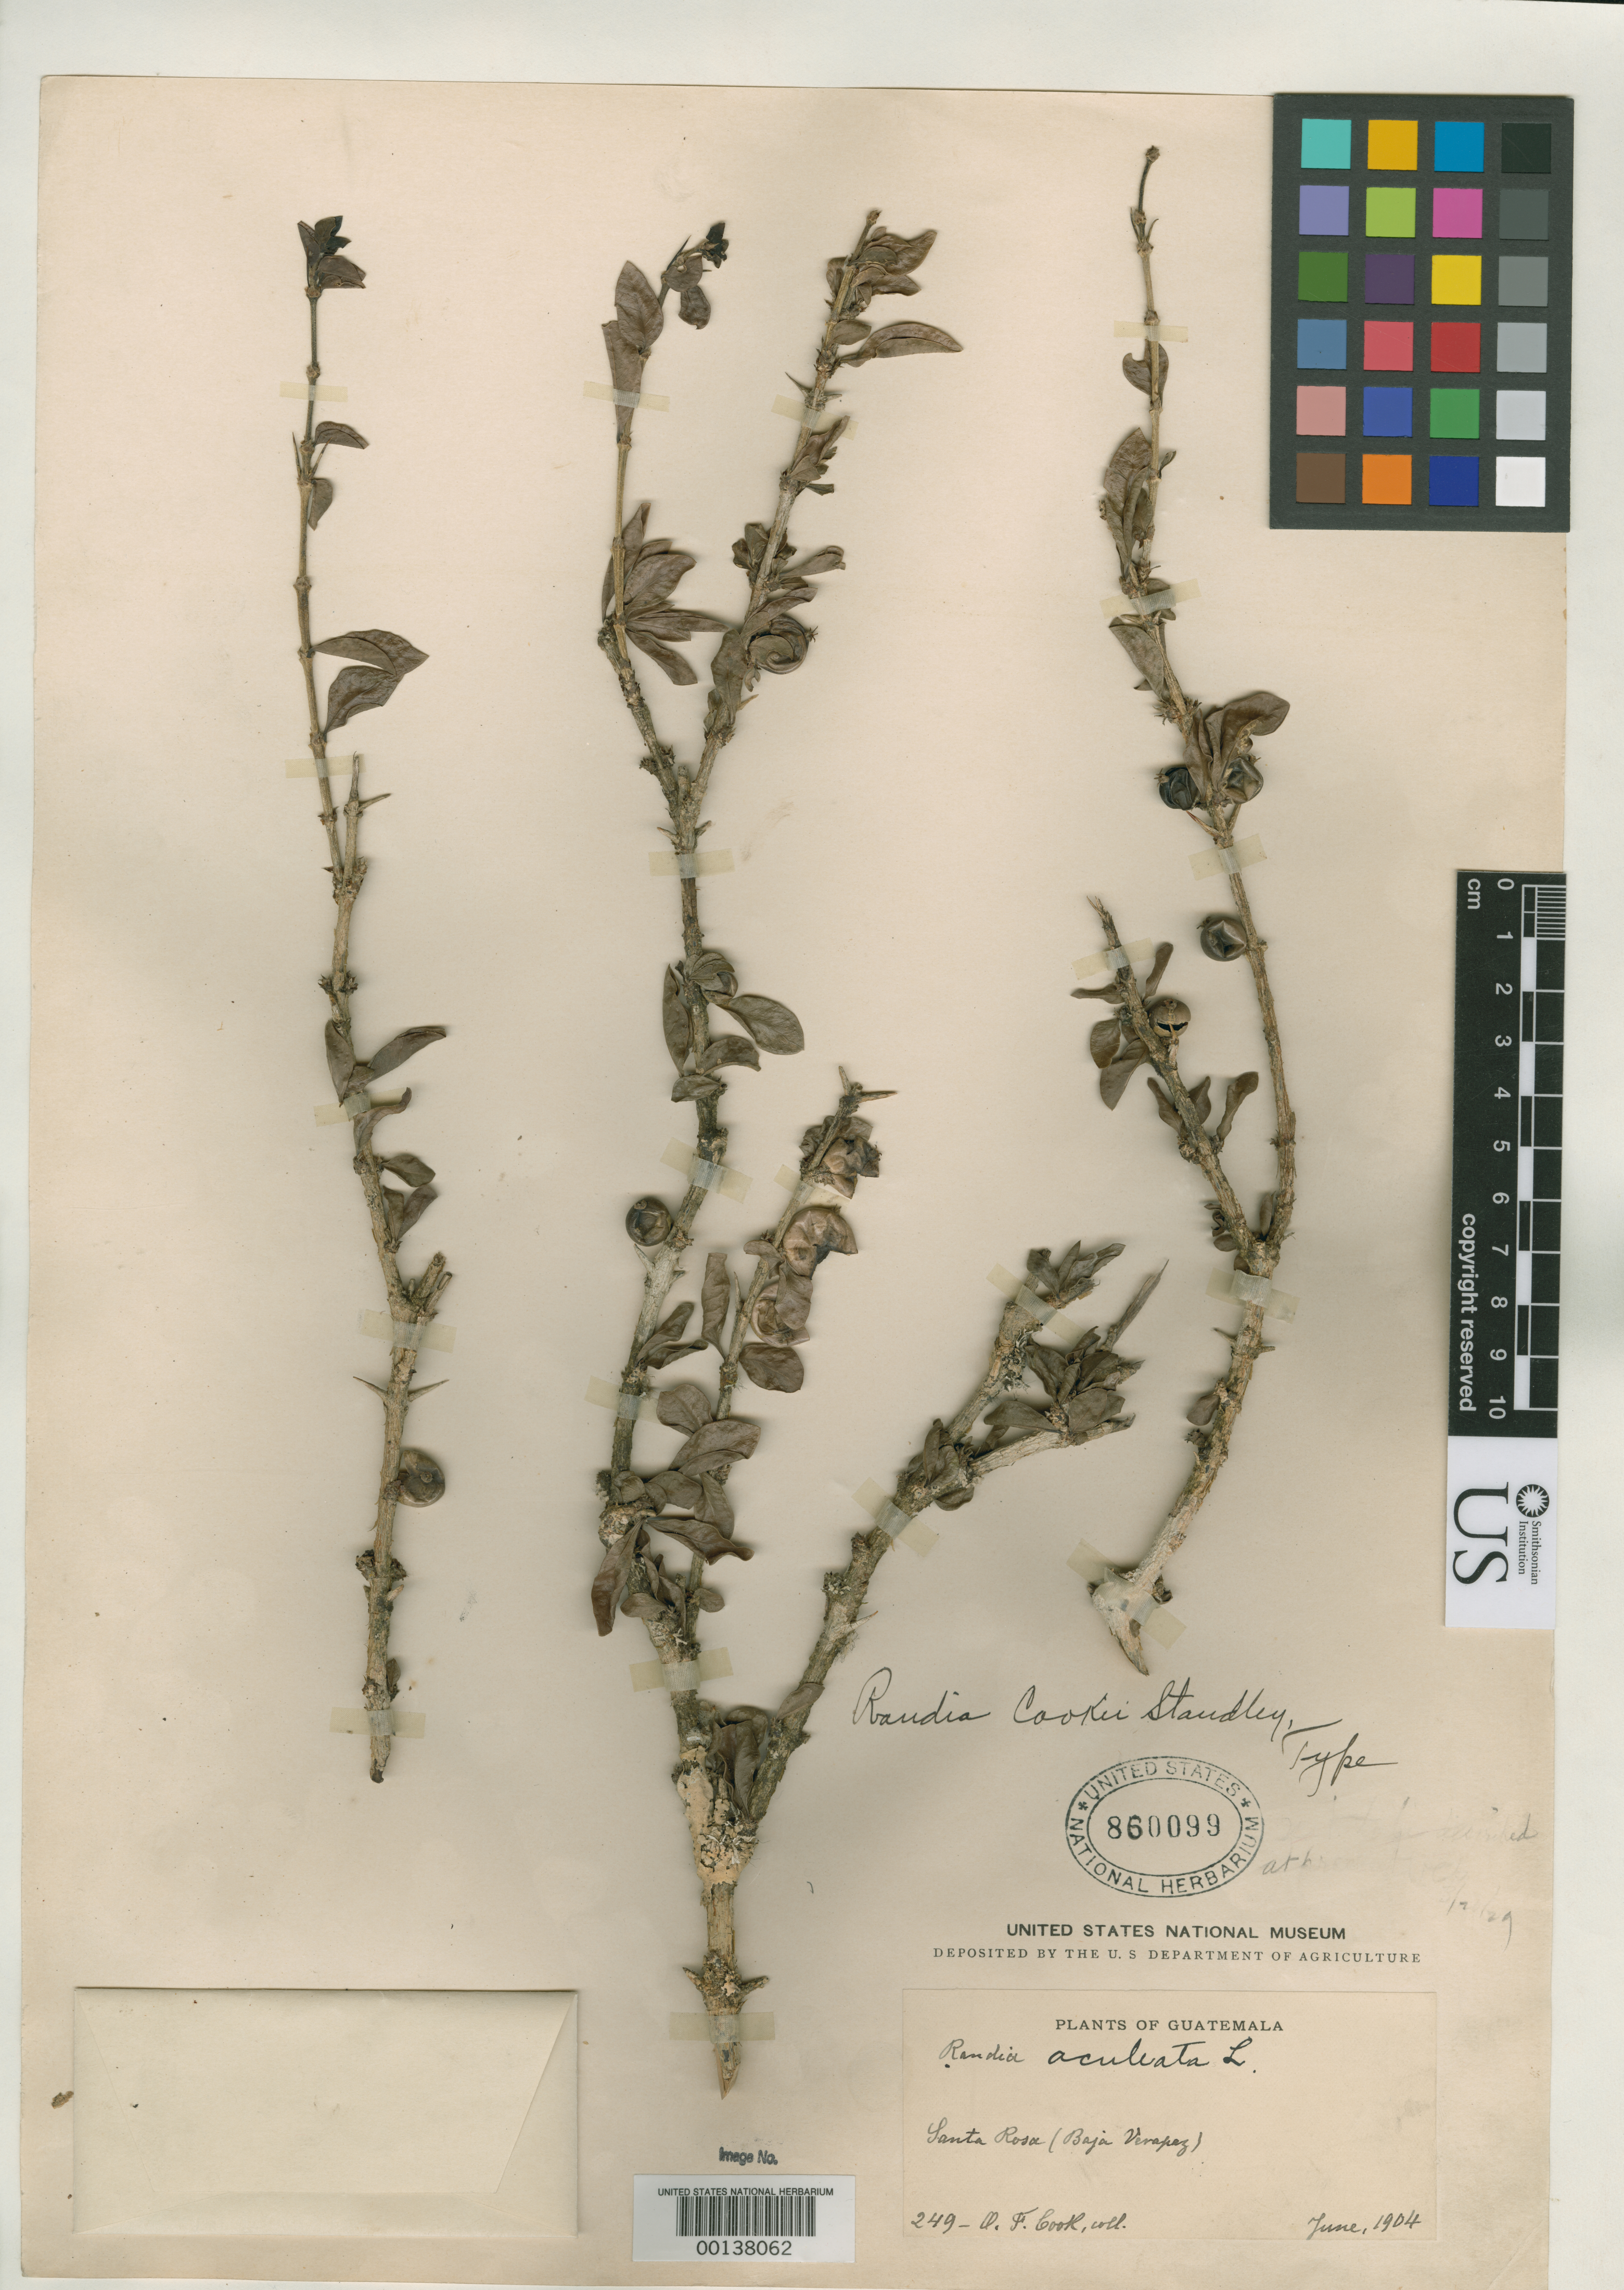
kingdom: Plantae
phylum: Tracheophyta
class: Magnoliopsida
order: Gentianales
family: Rubiaceae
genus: Randia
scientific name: Randia cookii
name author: Standl.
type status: Holotype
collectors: O. F. Cook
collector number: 249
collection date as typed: Jun 1904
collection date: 1904-06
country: Guatemala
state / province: Santa Rosa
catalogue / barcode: US 860099